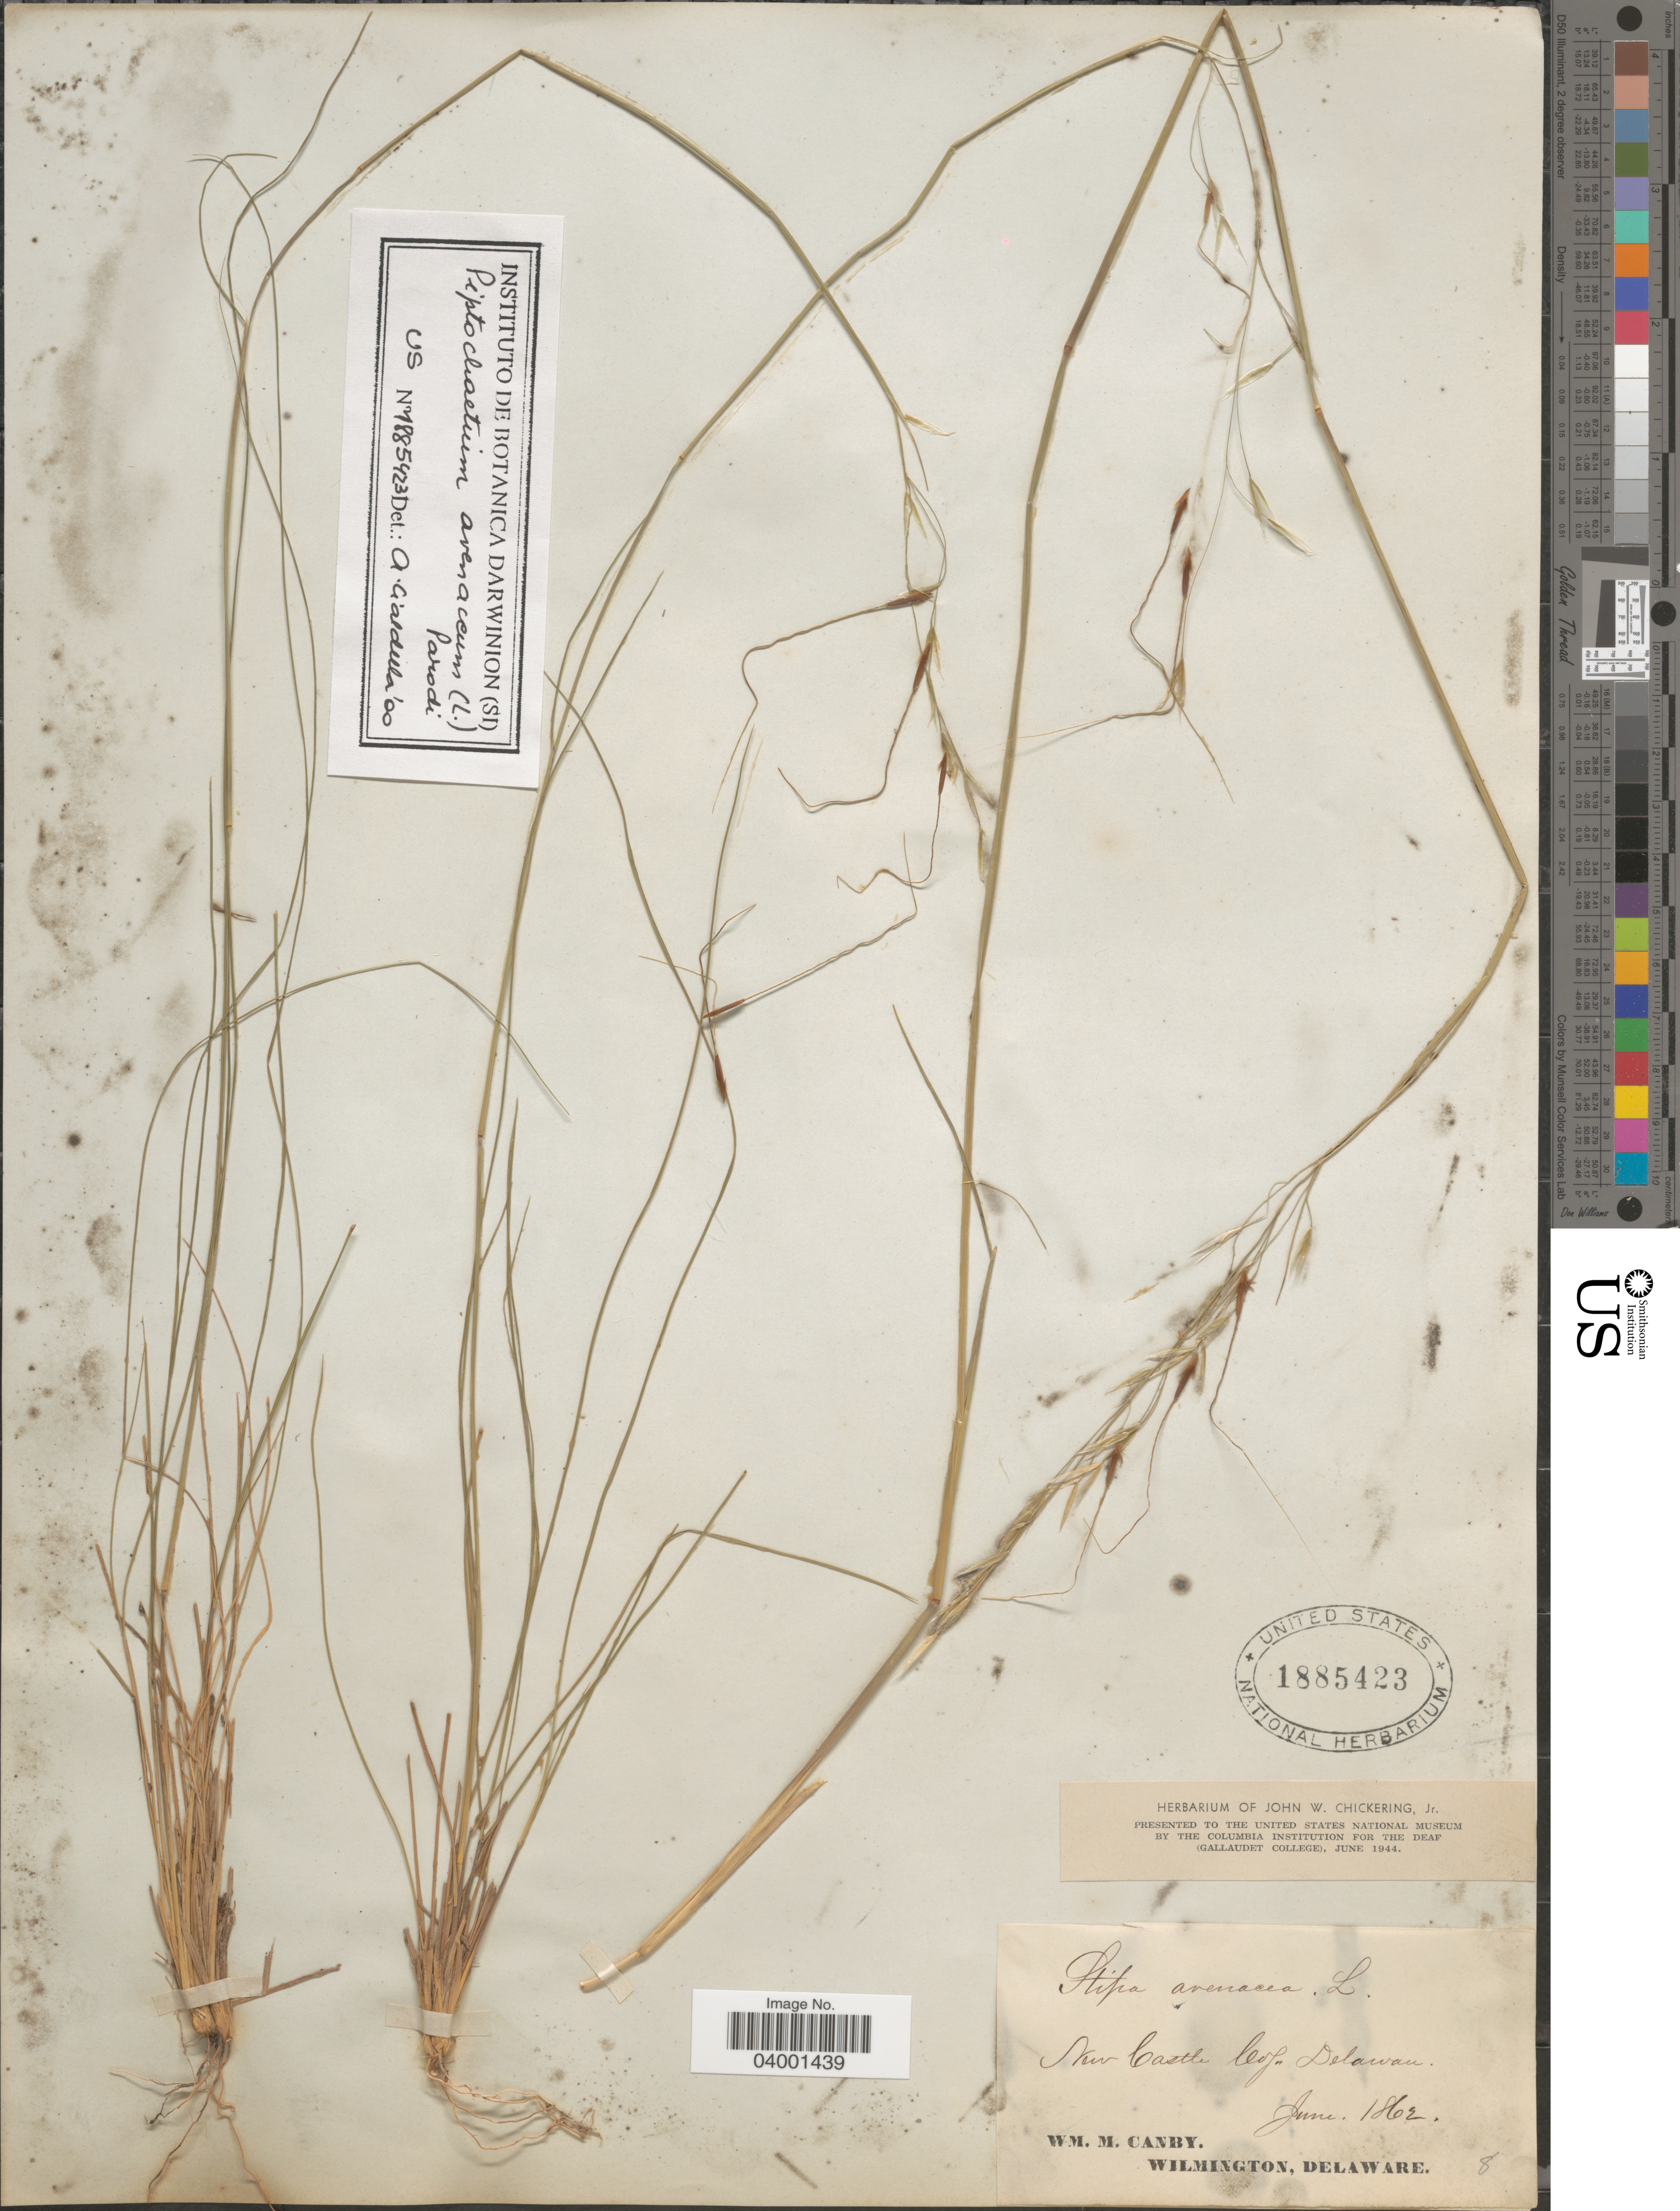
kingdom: Plantae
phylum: Tracheophyta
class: Liliopsida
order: Poales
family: Poaceae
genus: Piptochaetium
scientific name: Piptochaetium avenaceum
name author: (L.) Parodi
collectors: W. M. Canby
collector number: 8?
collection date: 1862-06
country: United States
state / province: Delaware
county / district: New Castle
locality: New Castle Coy.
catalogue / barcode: US 1885423